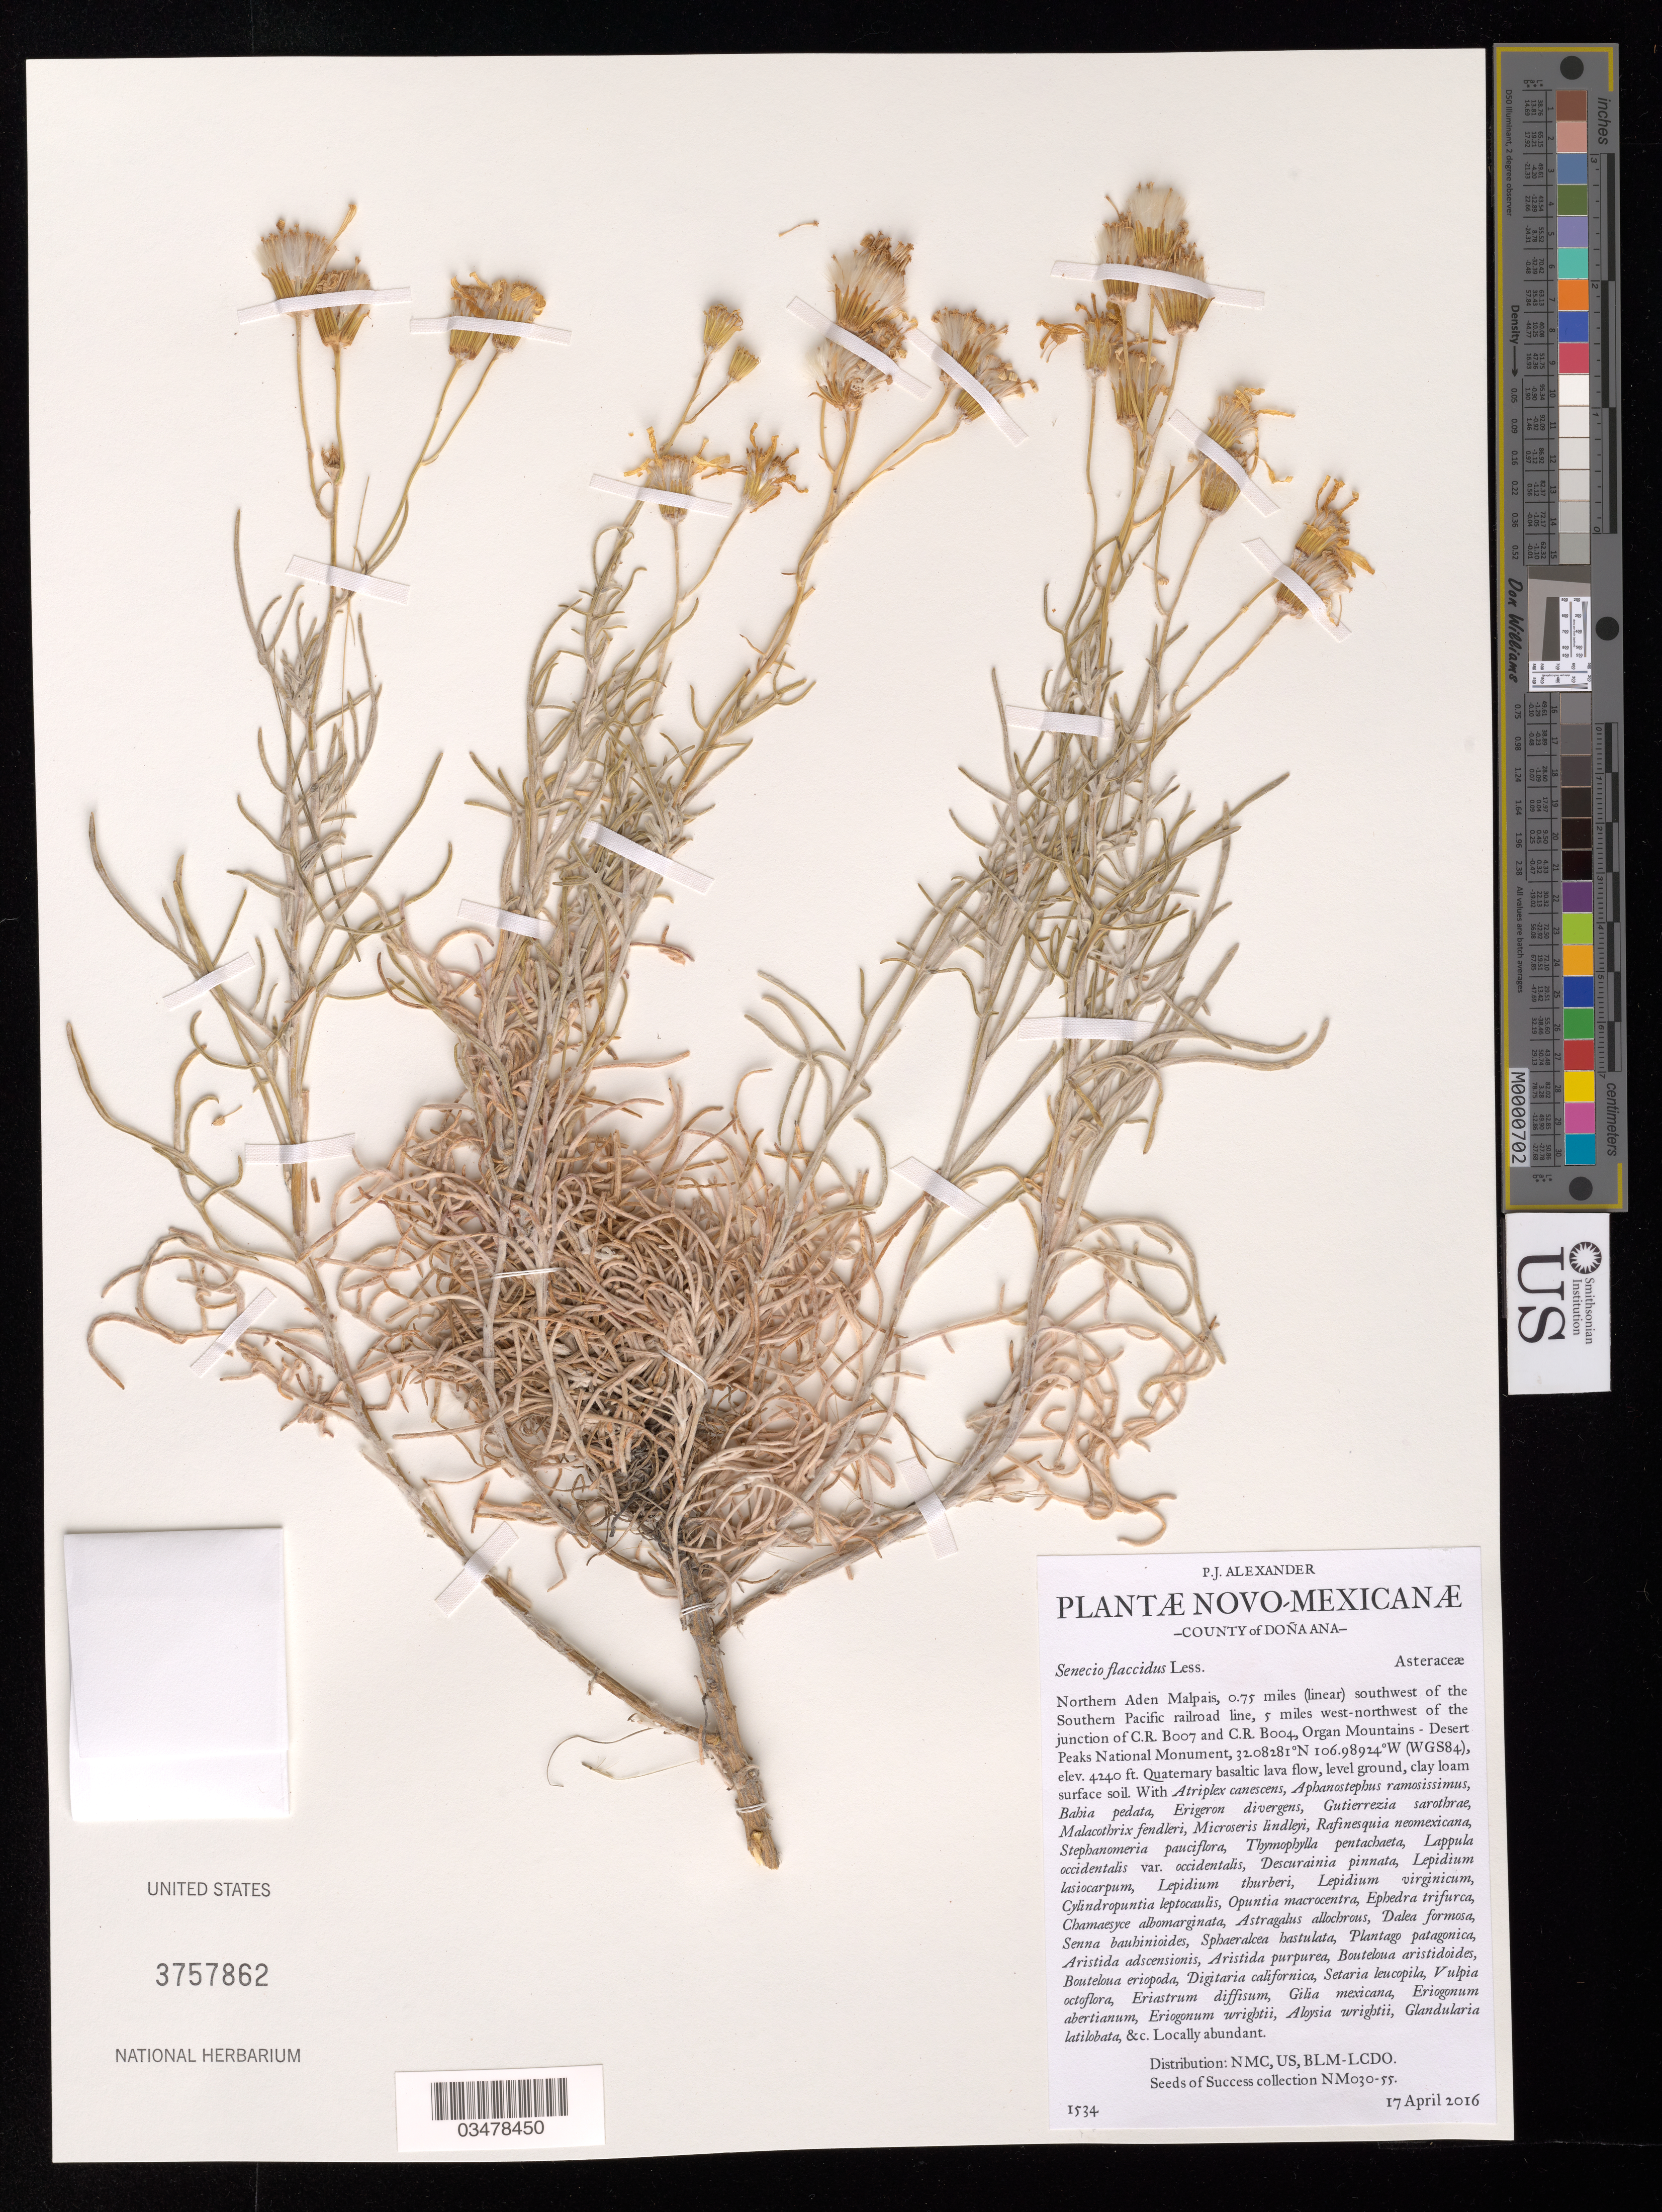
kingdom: Plantae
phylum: Tracheophyta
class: Magnoliopsida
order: Asterales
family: Asteraceae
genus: Senecio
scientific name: Senecio flaccidus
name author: Less.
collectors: P. Alexander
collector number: NM030-055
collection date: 2016-04-17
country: United States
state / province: New Mexico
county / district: Dona Ana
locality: Allotment 03056, Afton. Northern Aden Malpais, Organ Mtns-Desert Peaks National Monument.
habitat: Ecological site: Malpais (R042XB037NM). Quaternary basltic lava flow, clay loam surface soil. With Atriplex canescens, Bahia pedata, Lepidium thurberi, etc.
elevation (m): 1292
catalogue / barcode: US 3757862